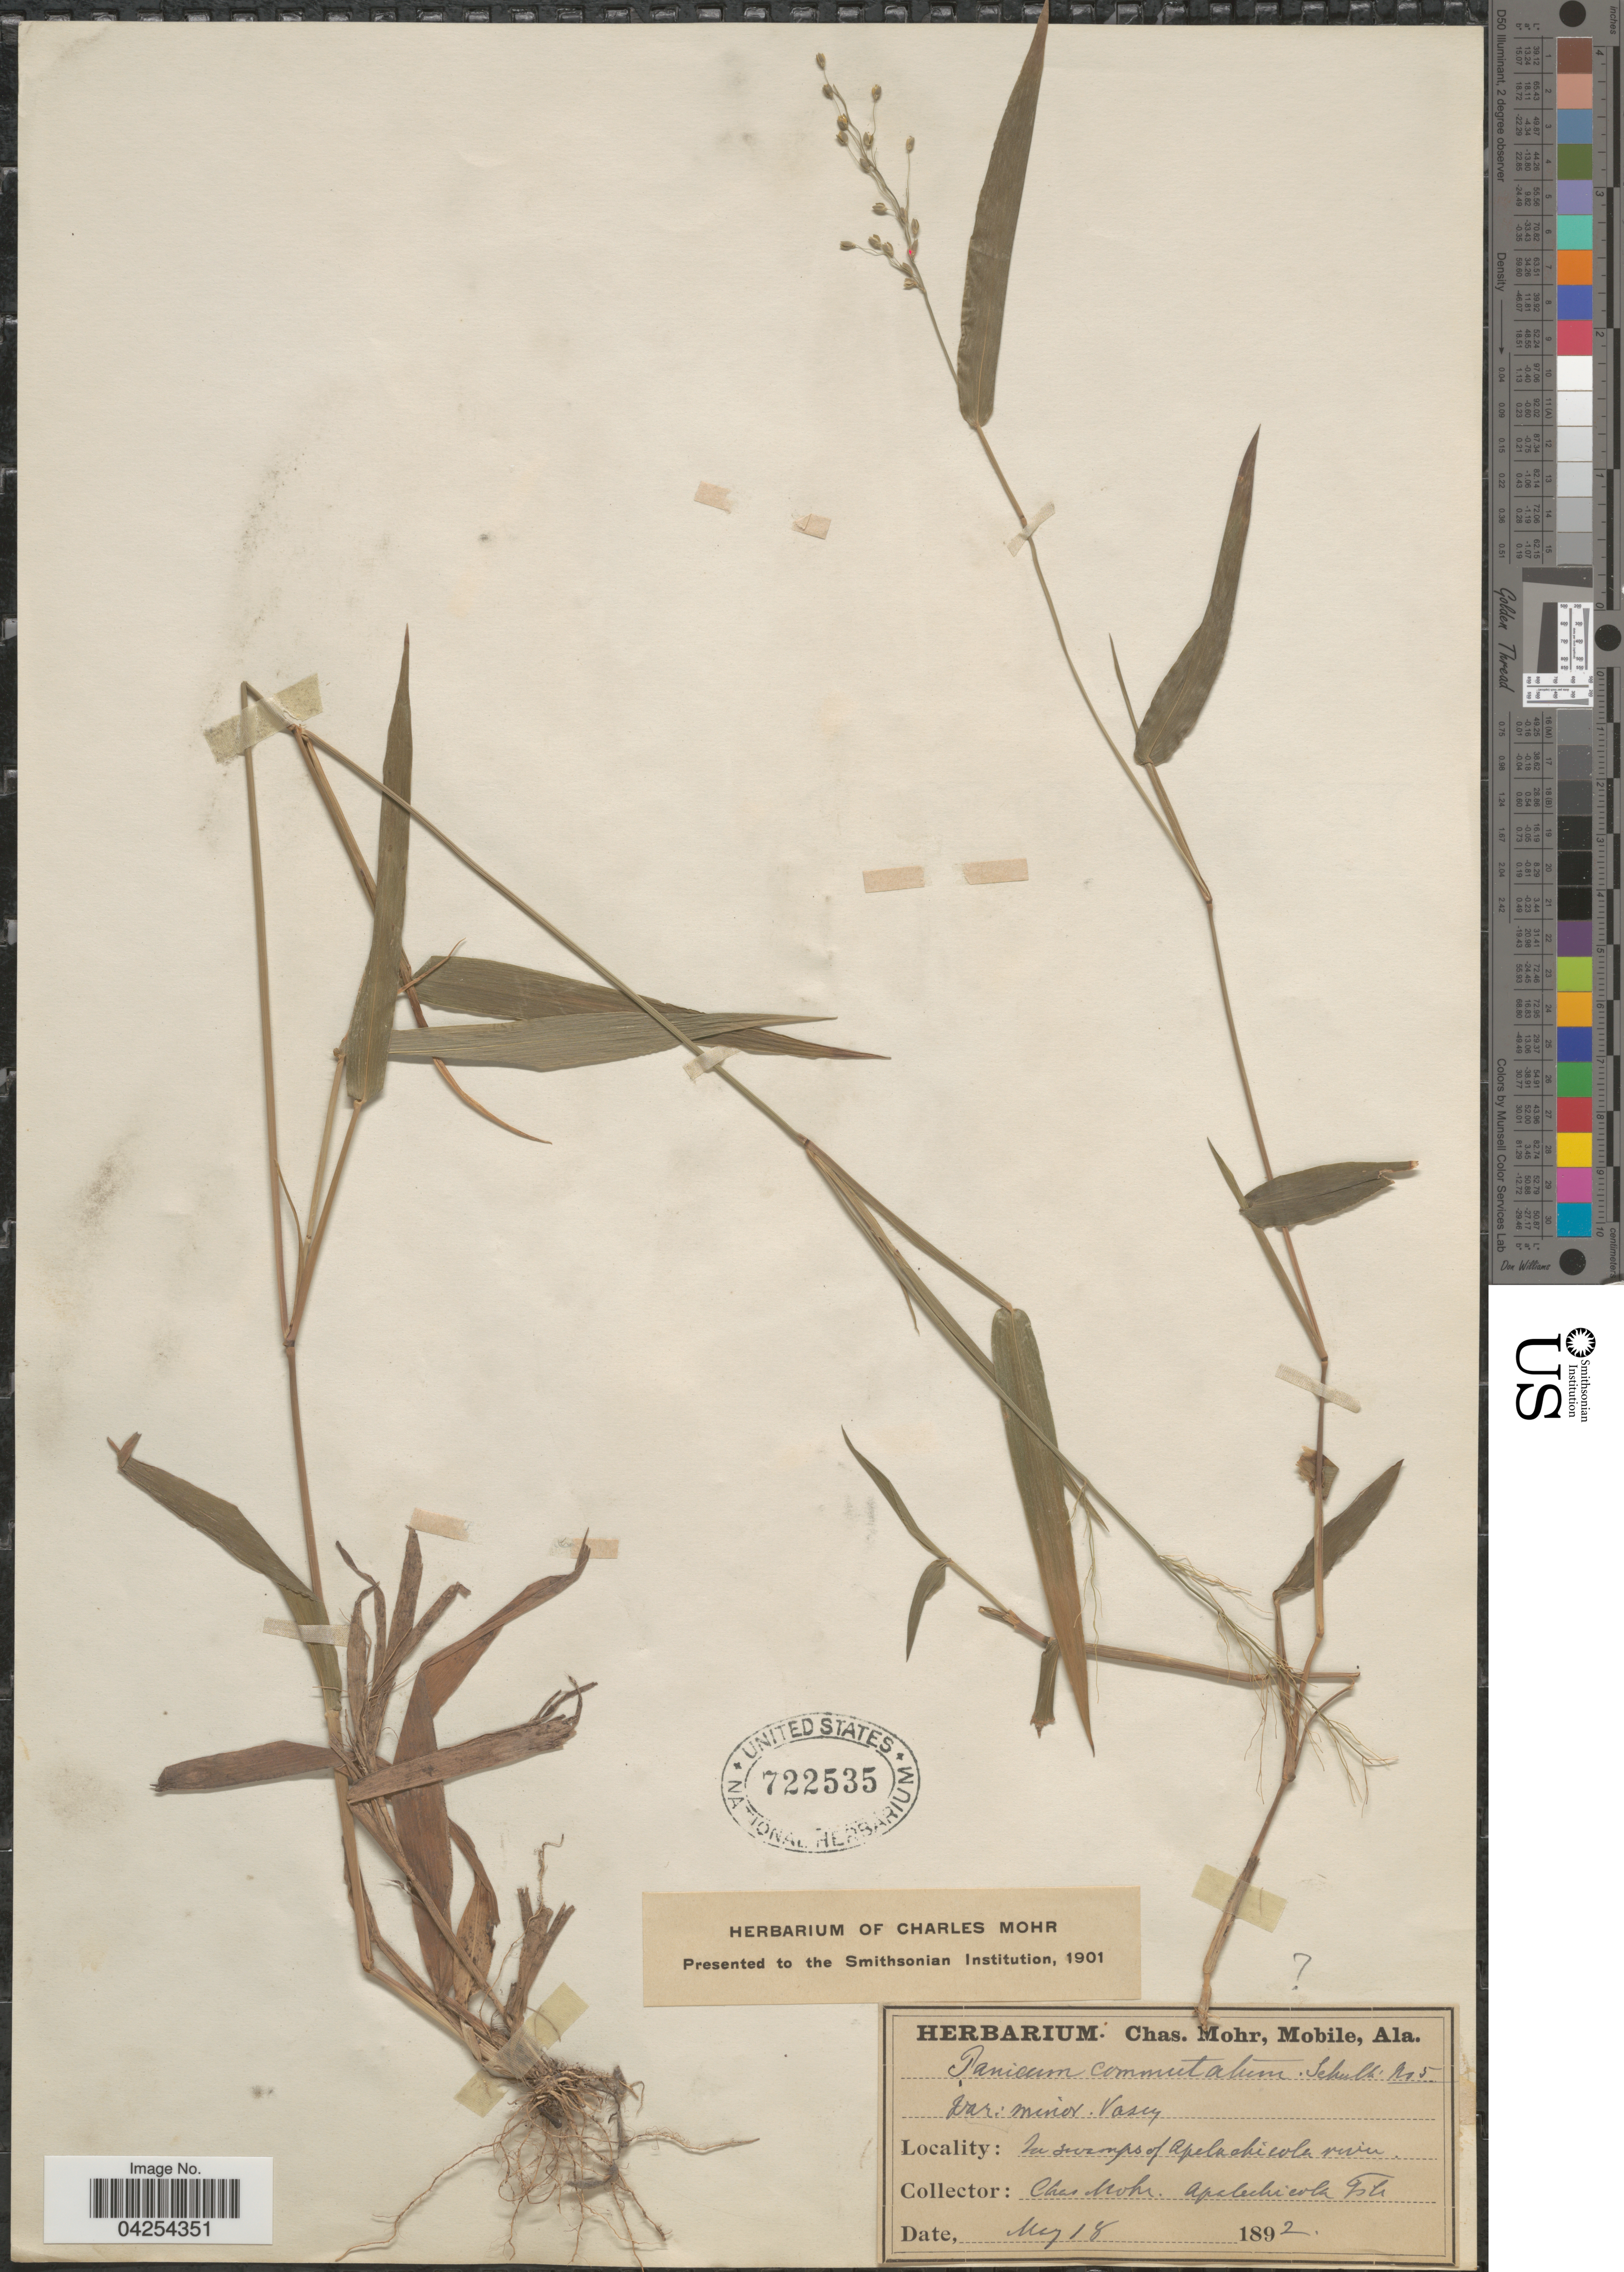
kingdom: Plantae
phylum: Tracheophyta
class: Liliopsida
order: Poales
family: Poaceae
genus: Dichanthelium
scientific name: Dichanthelium commutatum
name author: (Schult.) Gould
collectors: Mohr, C. T. (herbarium)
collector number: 5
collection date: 1892-05-18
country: United States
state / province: Alabama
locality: In swamps of Apalachicola river.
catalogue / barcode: US 722535